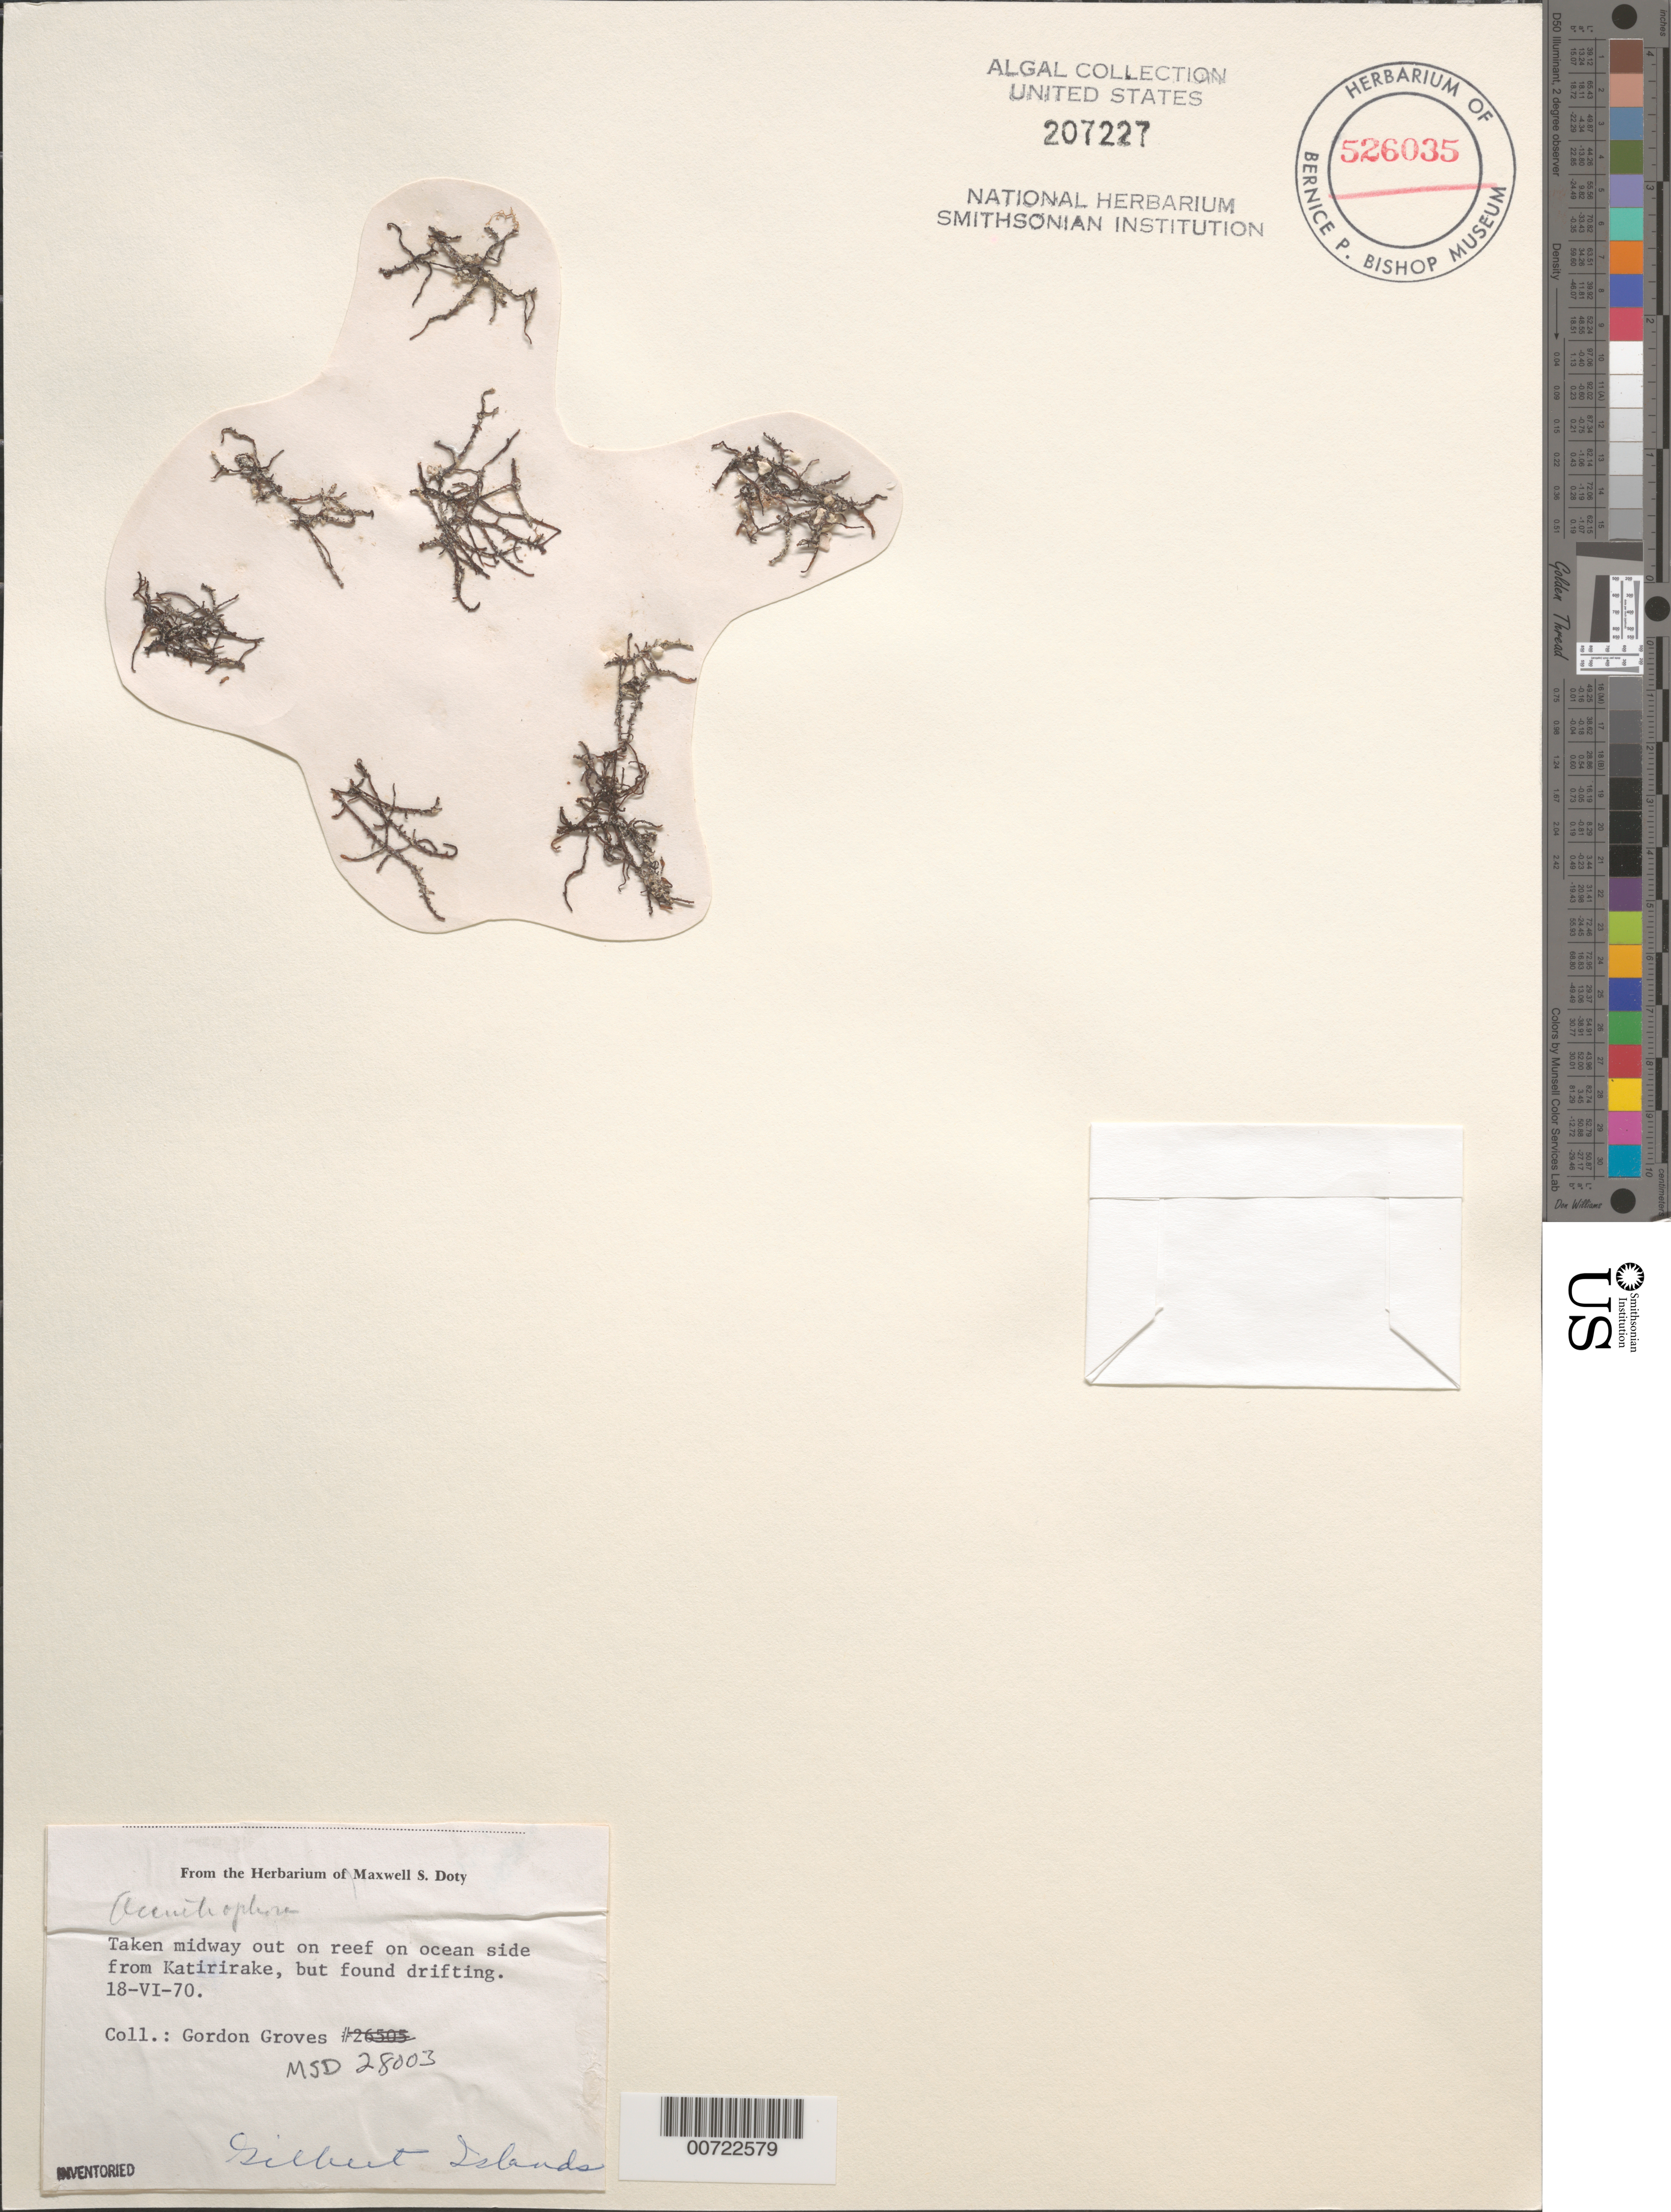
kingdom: Plantae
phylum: Rhodophyta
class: Florideophyceae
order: Ceramiales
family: Rhodomelaceae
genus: Acanthophora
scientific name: Acanthophora sp.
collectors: G. Groves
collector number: MSD 28003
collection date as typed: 18 Jun 1970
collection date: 1970-06-18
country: Kiribati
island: Katirirake Island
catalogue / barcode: US 207227